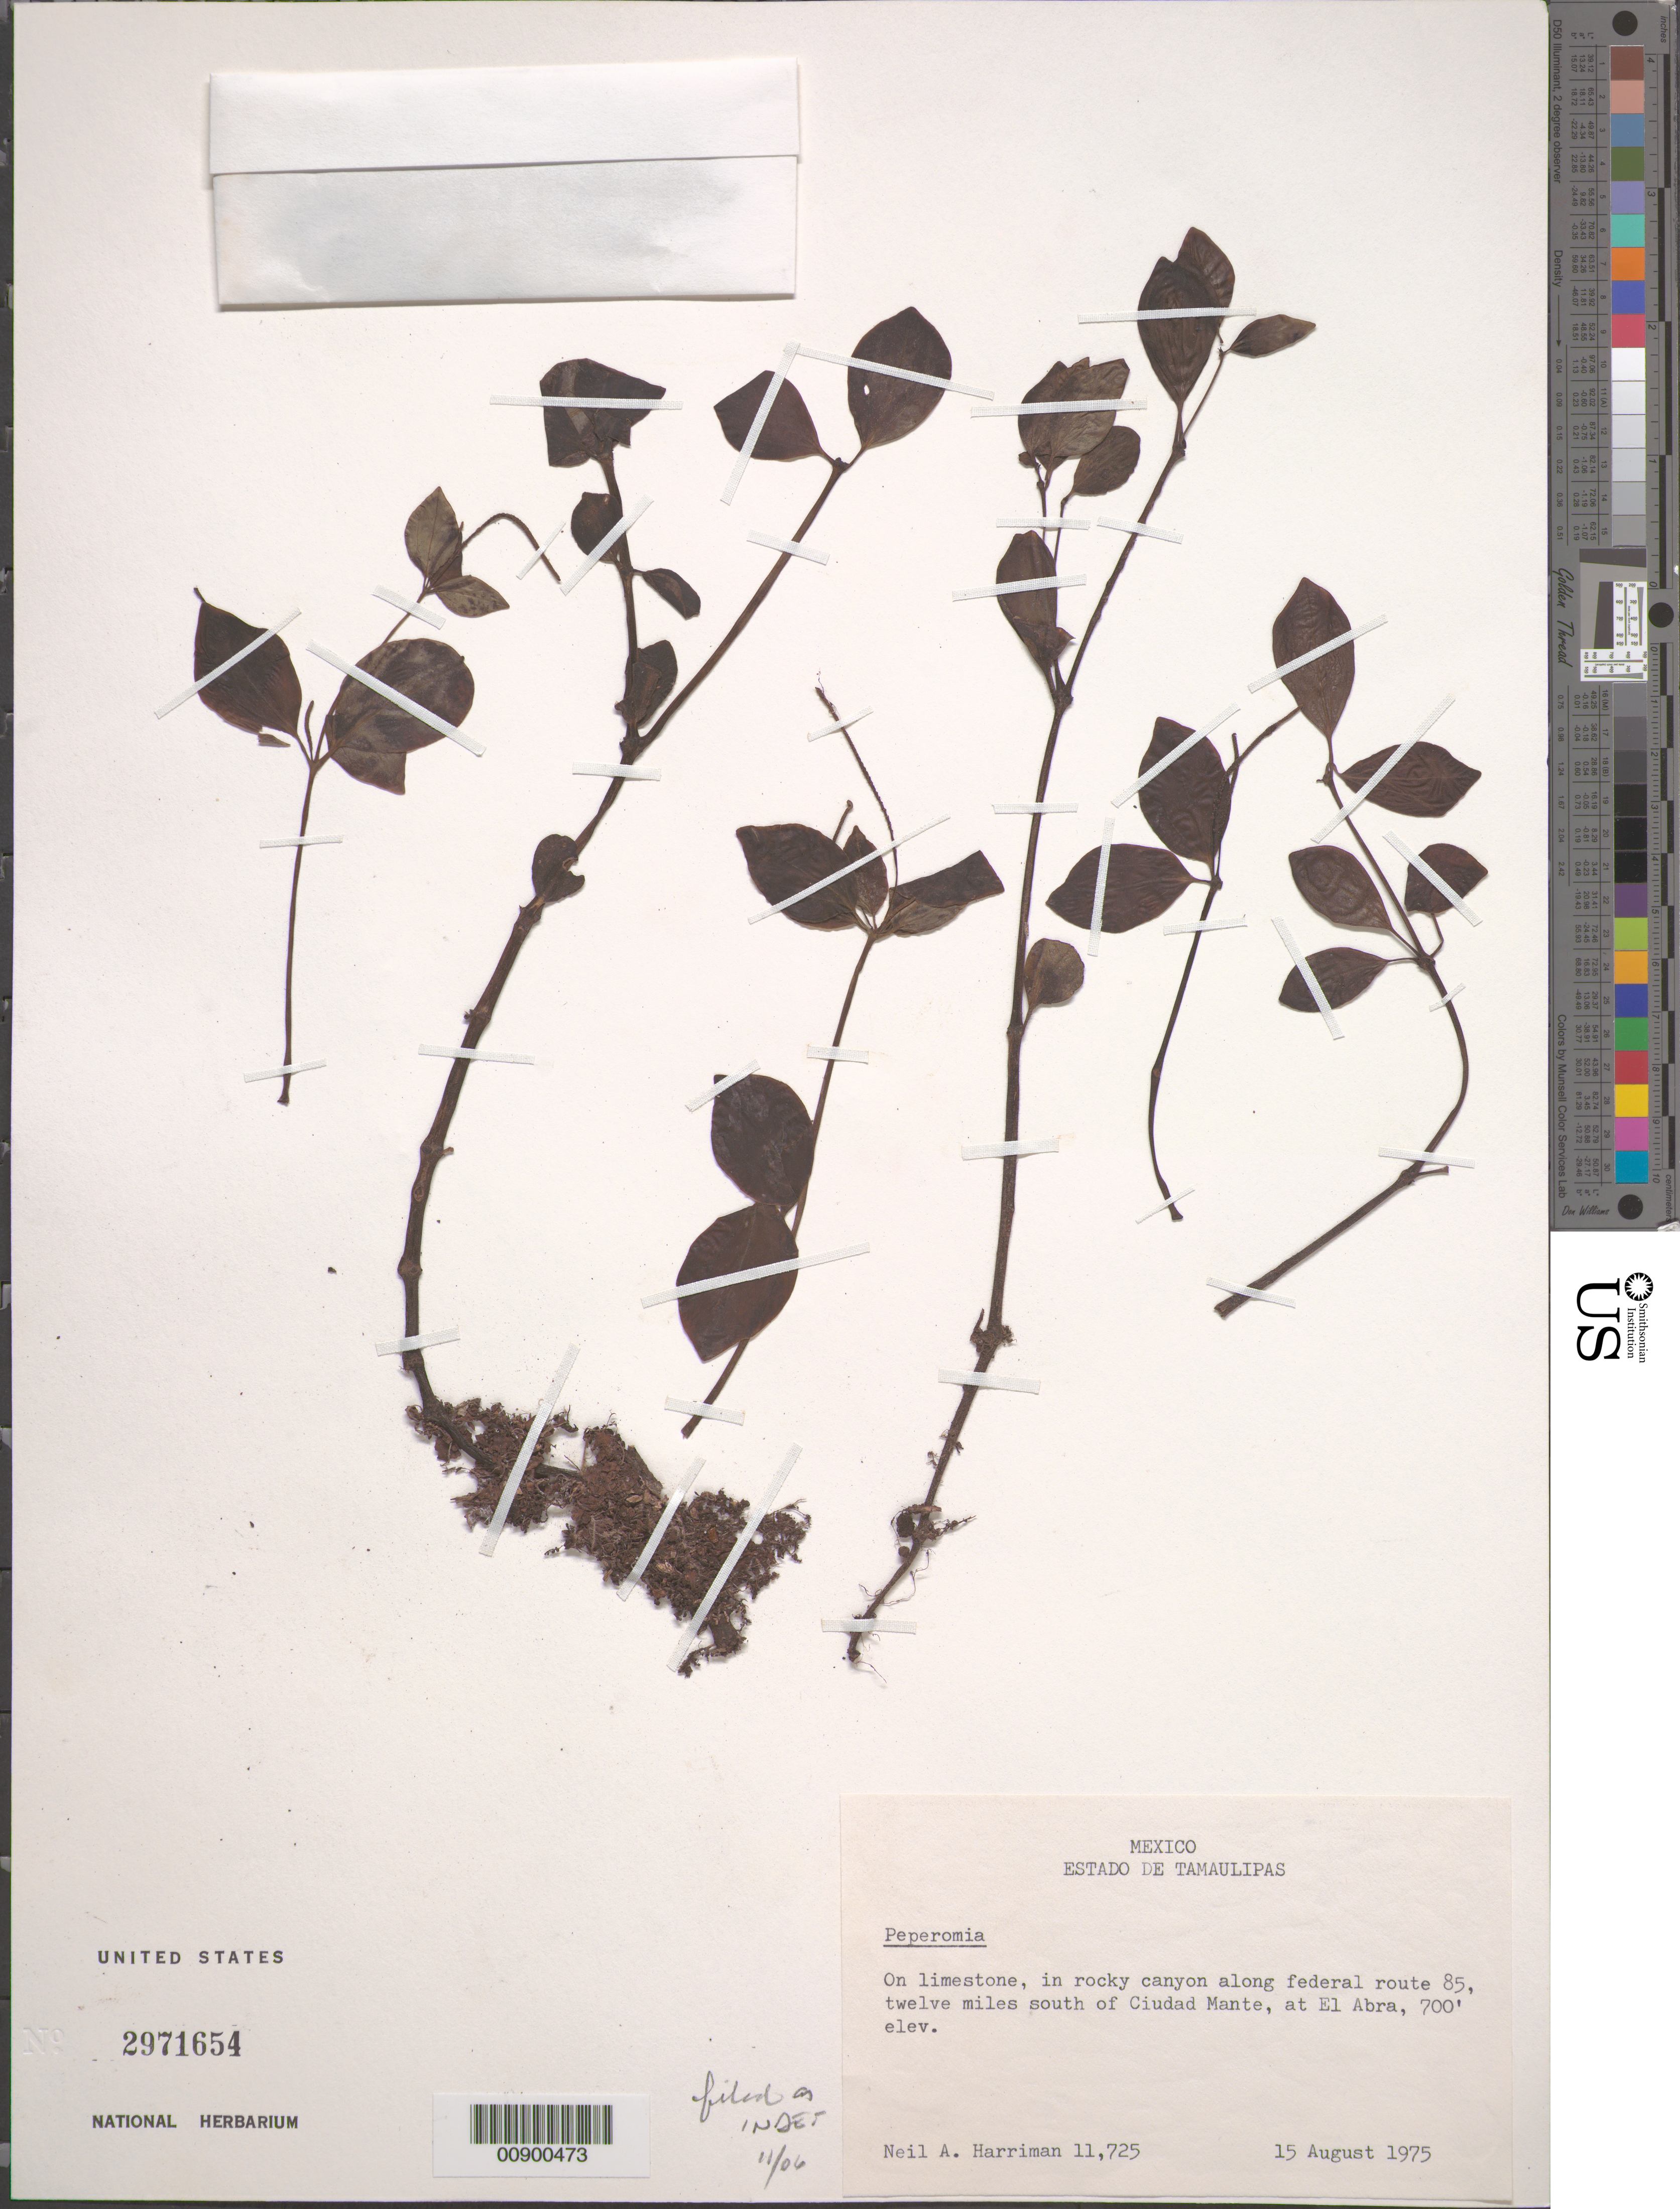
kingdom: Plantae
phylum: Tracheophyta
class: Magnoliopsida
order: Piperales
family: Piperaceae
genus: Peperomia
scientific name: Peperomia subblanda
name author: C. DC.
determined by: Jiménez, José Estaban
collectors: N. A. Harriman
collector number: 11,725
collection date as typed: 15 Aug 1975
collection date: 1975-08-15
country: Mexico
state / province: Tamaulipas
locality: In rocky canyon along federal route 85, twelve miles south of Ciudad Mante, at El Abra. Tamaulipas.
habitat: On limestone, in rocky canyon.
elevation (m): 213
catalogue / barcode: US 2971654